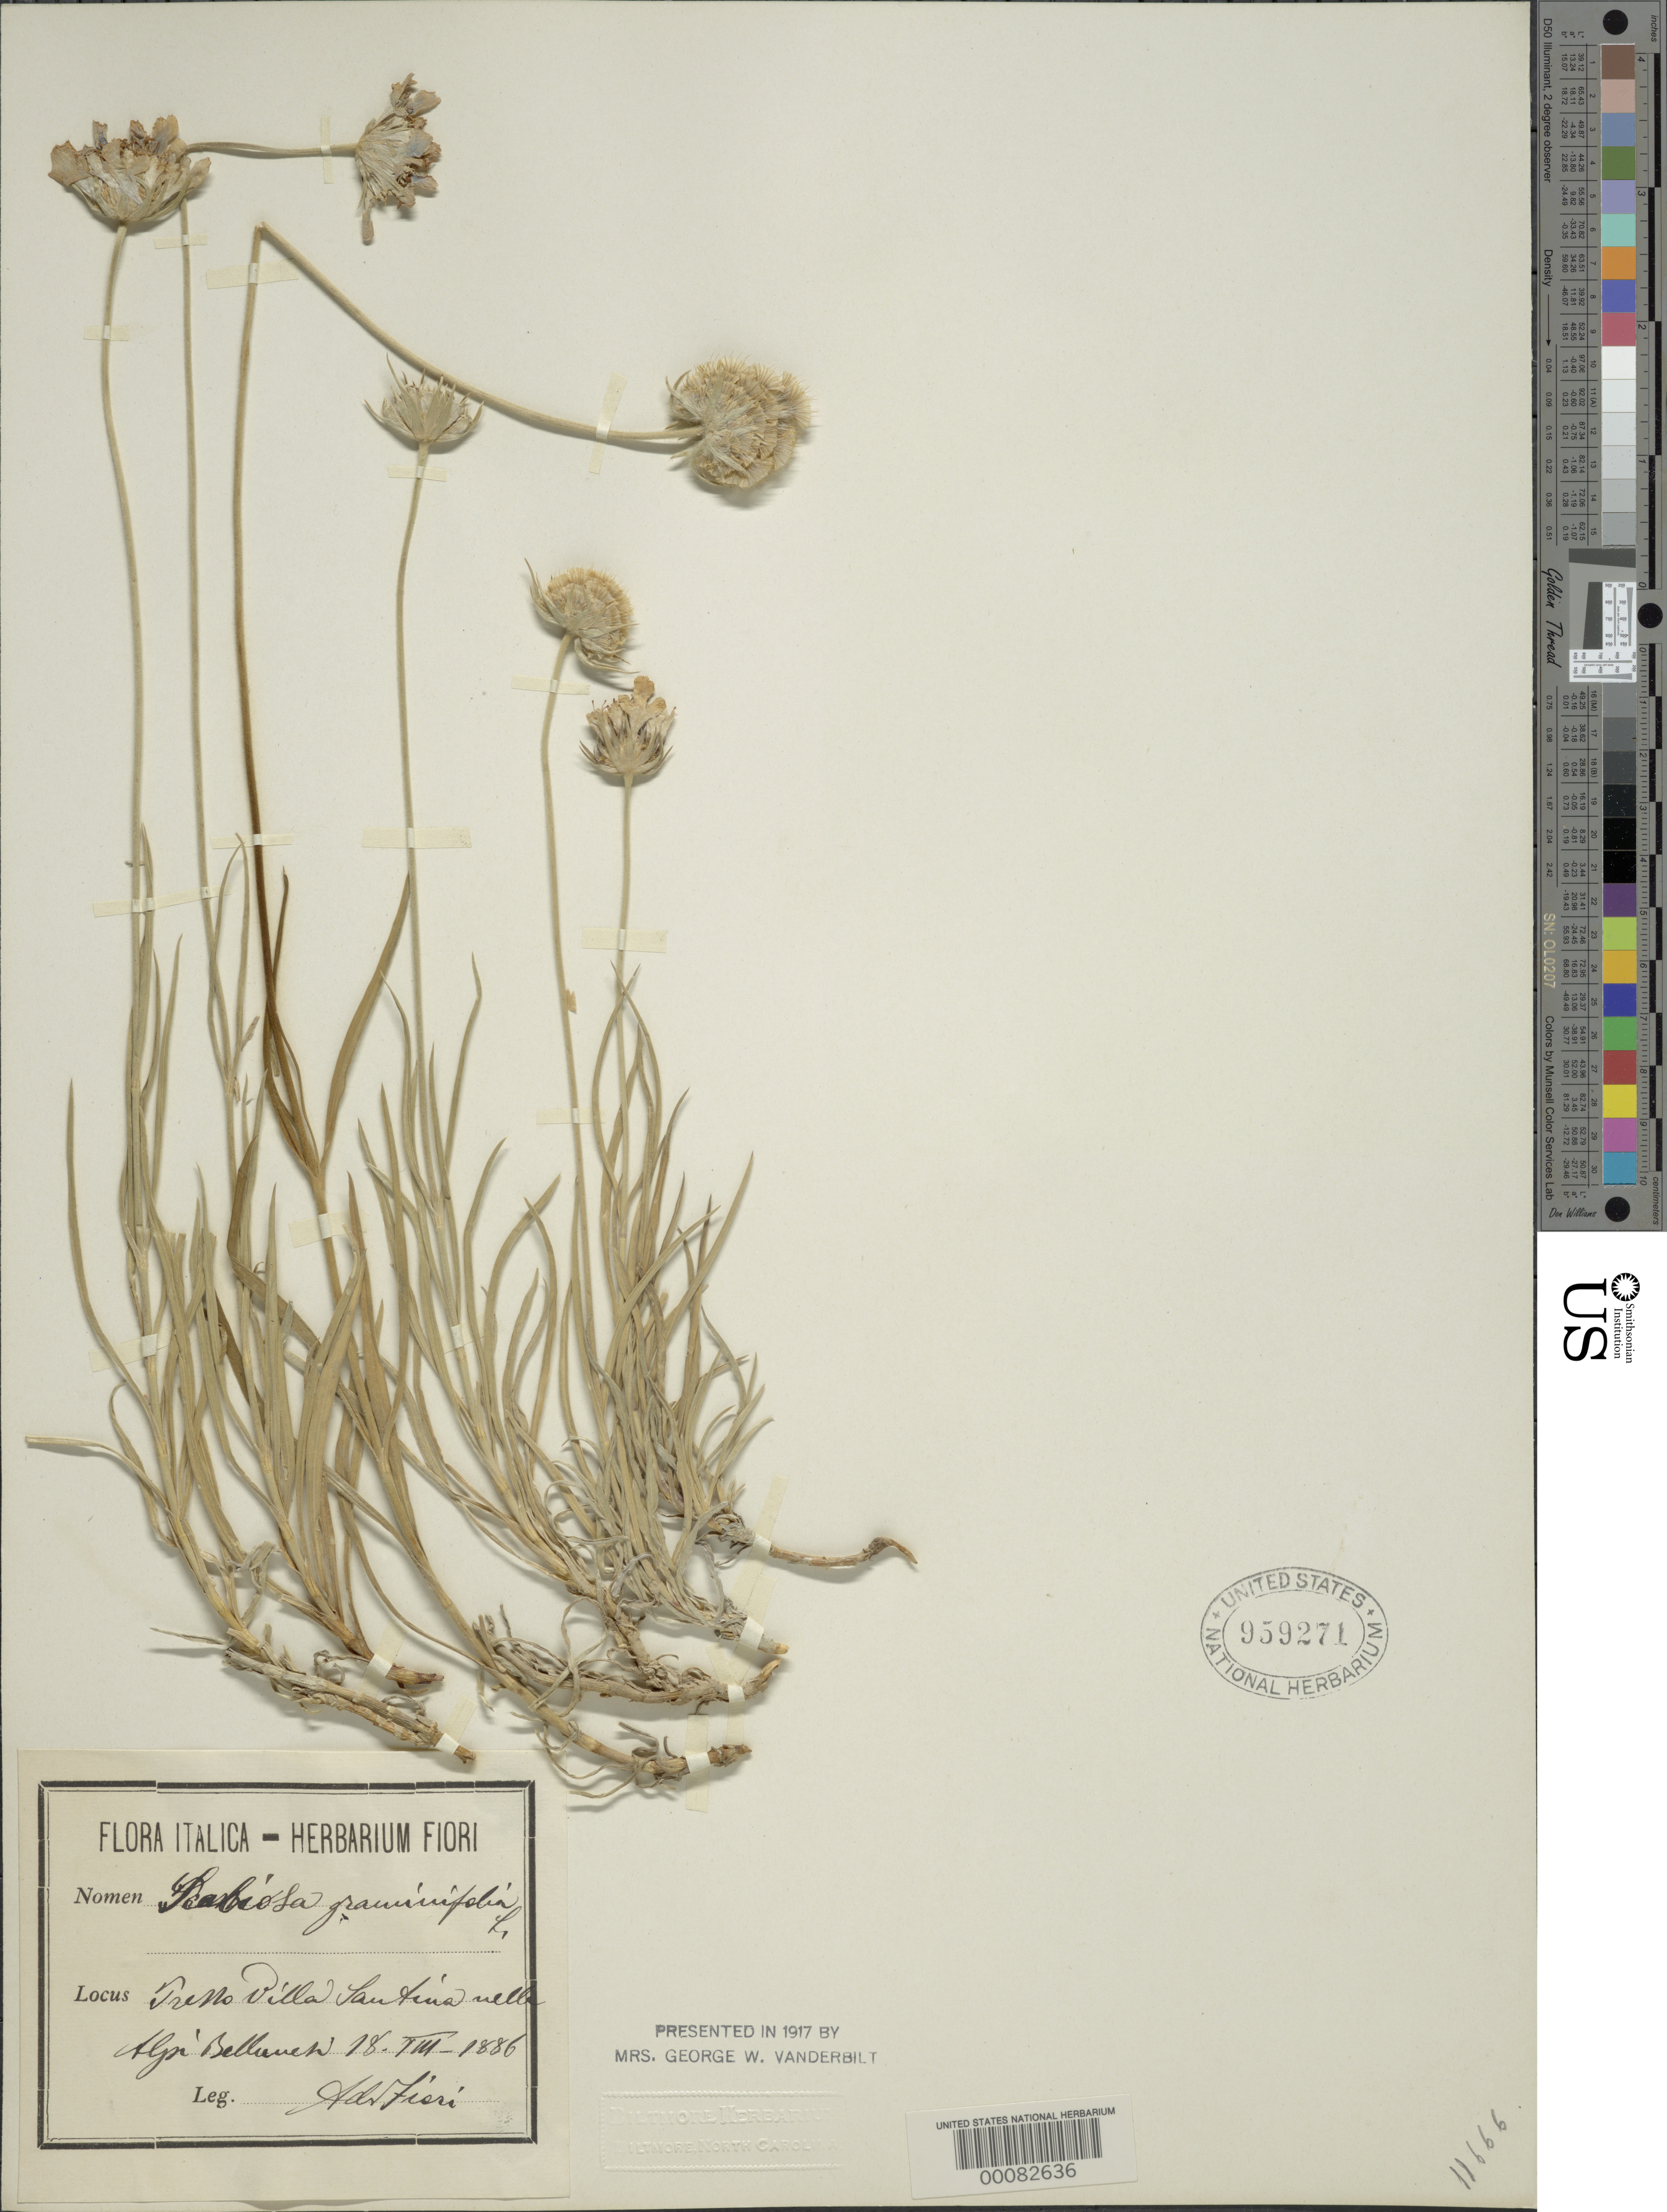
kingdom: Plantae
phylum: Tracheophyta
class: Magnoliopsida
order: Dipsacales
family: Caprifoliaceae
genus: Scabiosa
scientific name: Scabiosa graminifolia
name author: L.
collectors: -. Fisri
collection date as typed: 18 Sep 1886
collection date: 1886-09-18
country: Italy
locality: Treno Villa Santins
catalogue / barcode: US 959271